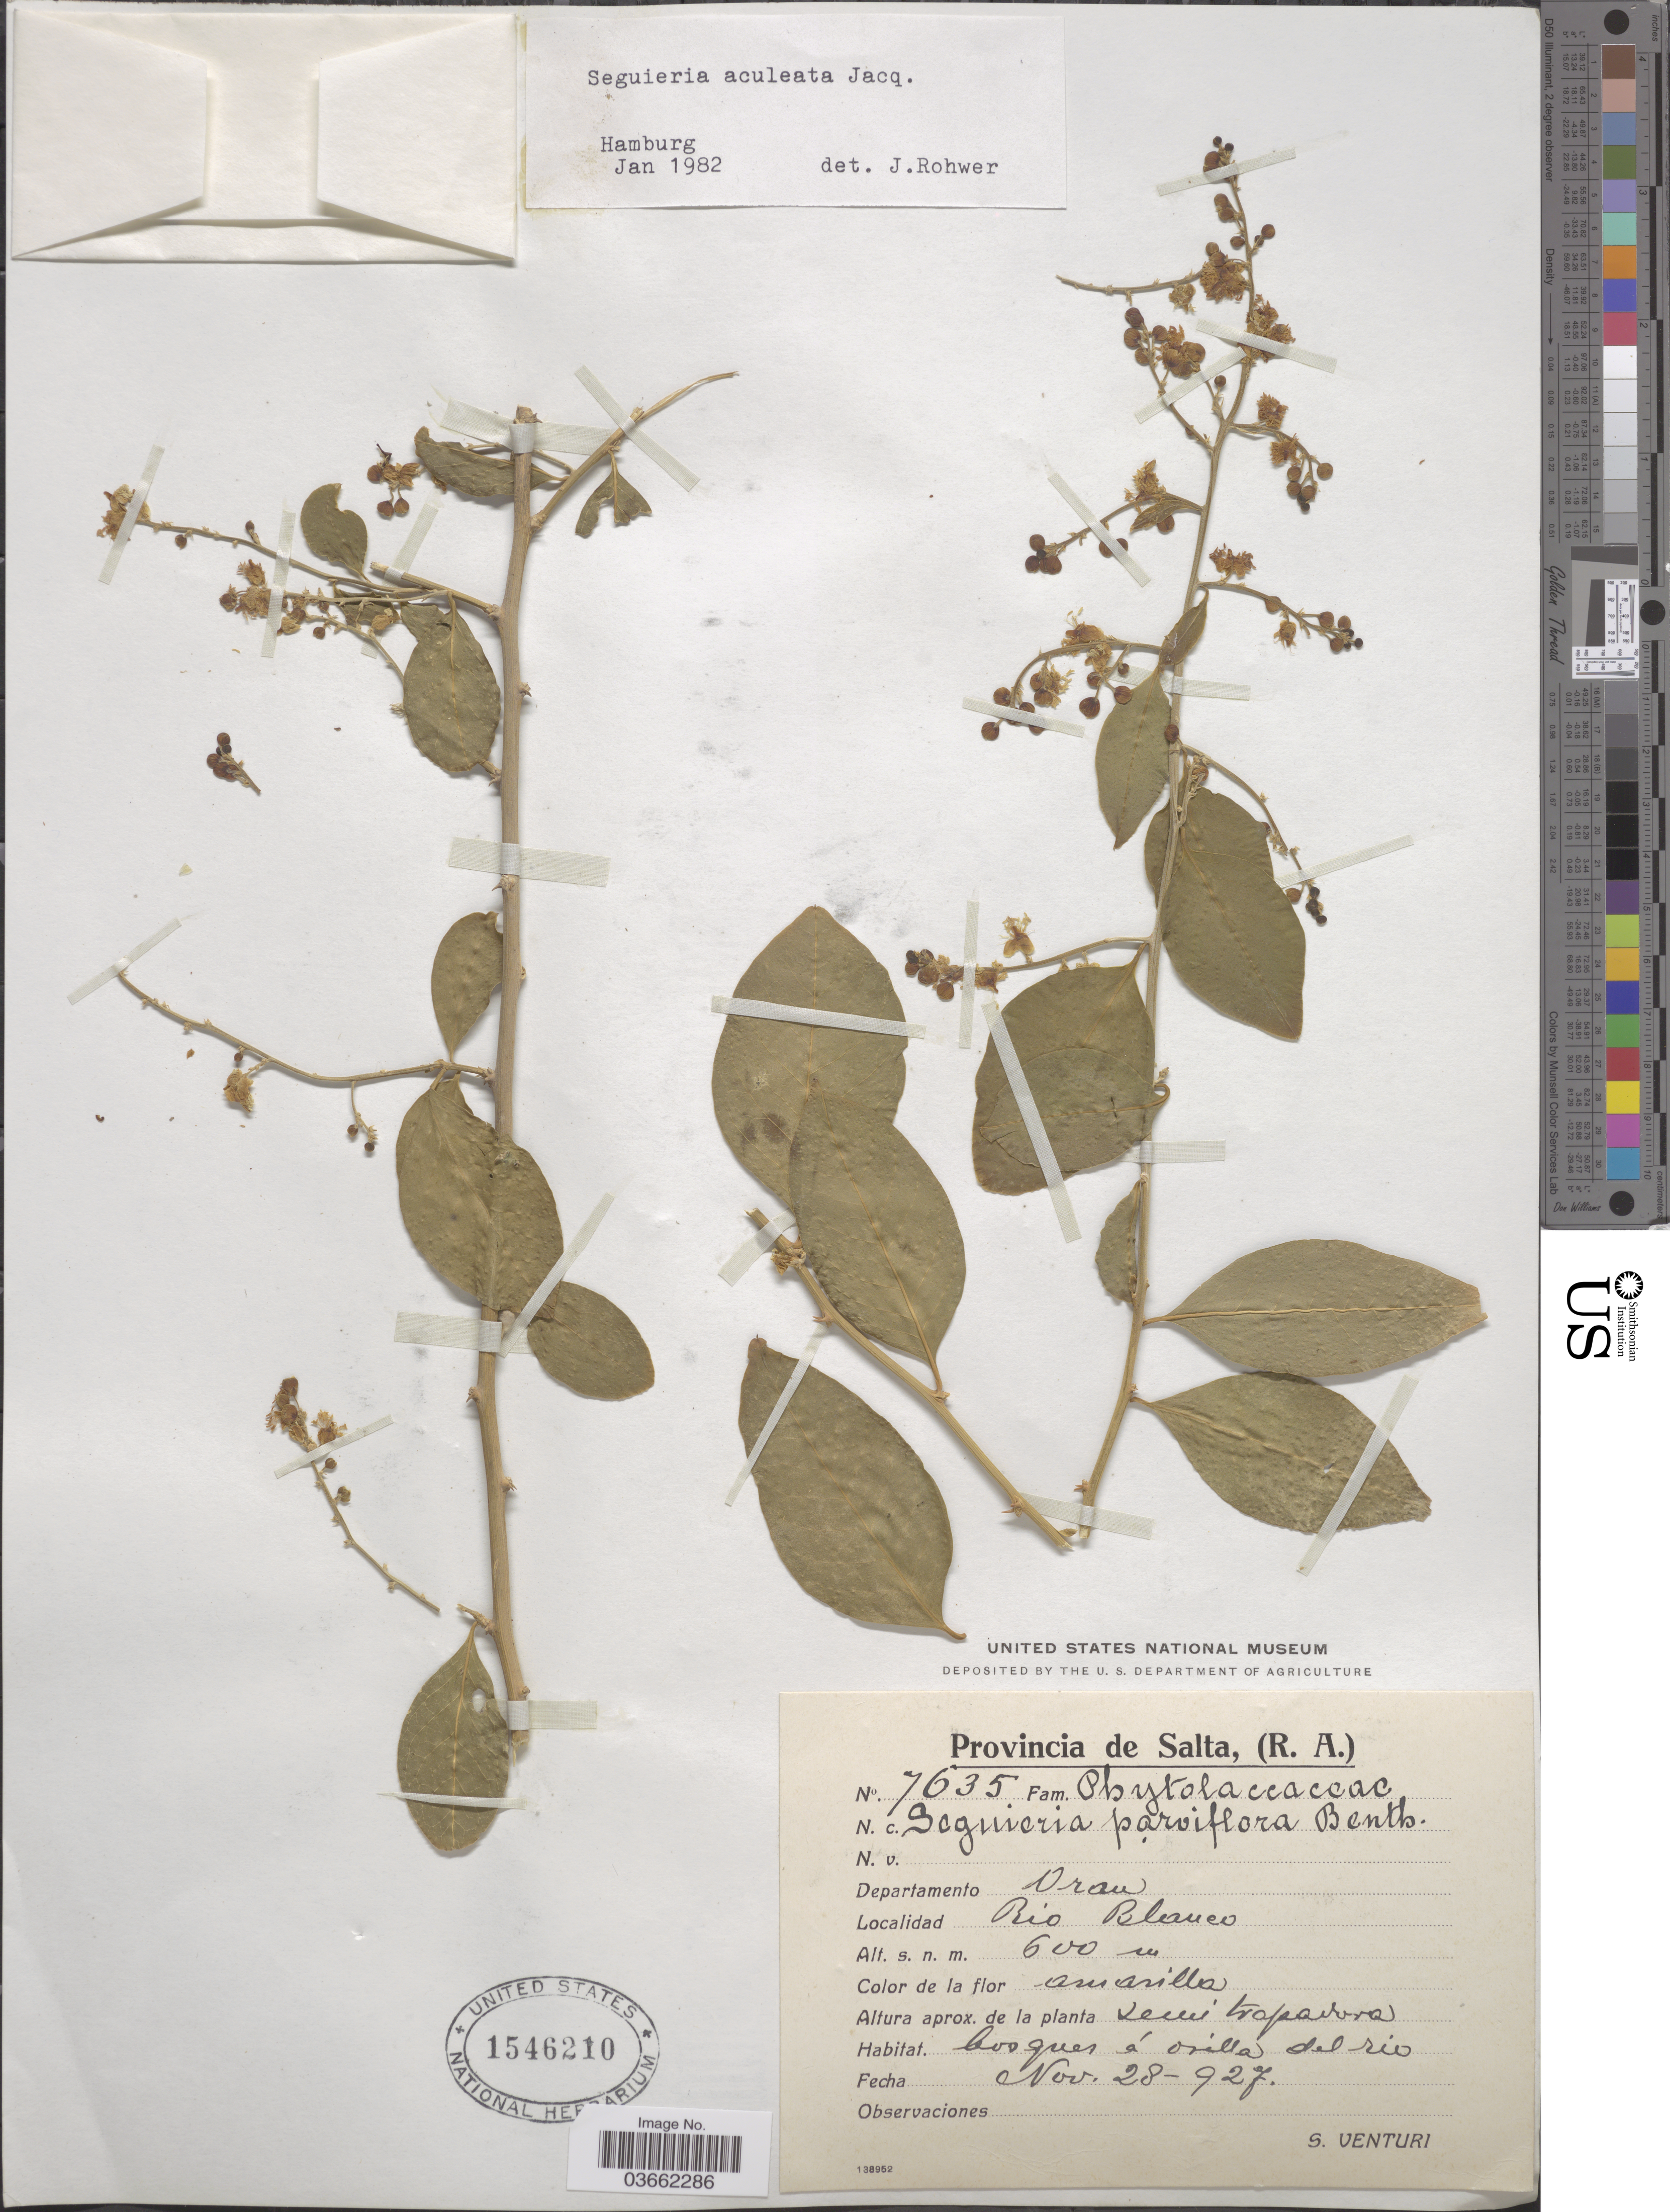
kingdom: Plantae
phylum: Tracheophyta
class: Magnoliopsida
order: Caryophyllales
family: Phytolaccaceae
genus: Seguieria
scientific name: Seguieria aculeata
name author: Jacq.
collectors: S. Venturi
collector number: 7635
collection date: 1927-11-28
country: Argentina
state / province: Salta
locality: Departamento Orán Rio Blanco.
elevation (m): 600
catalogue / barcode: US 1546210